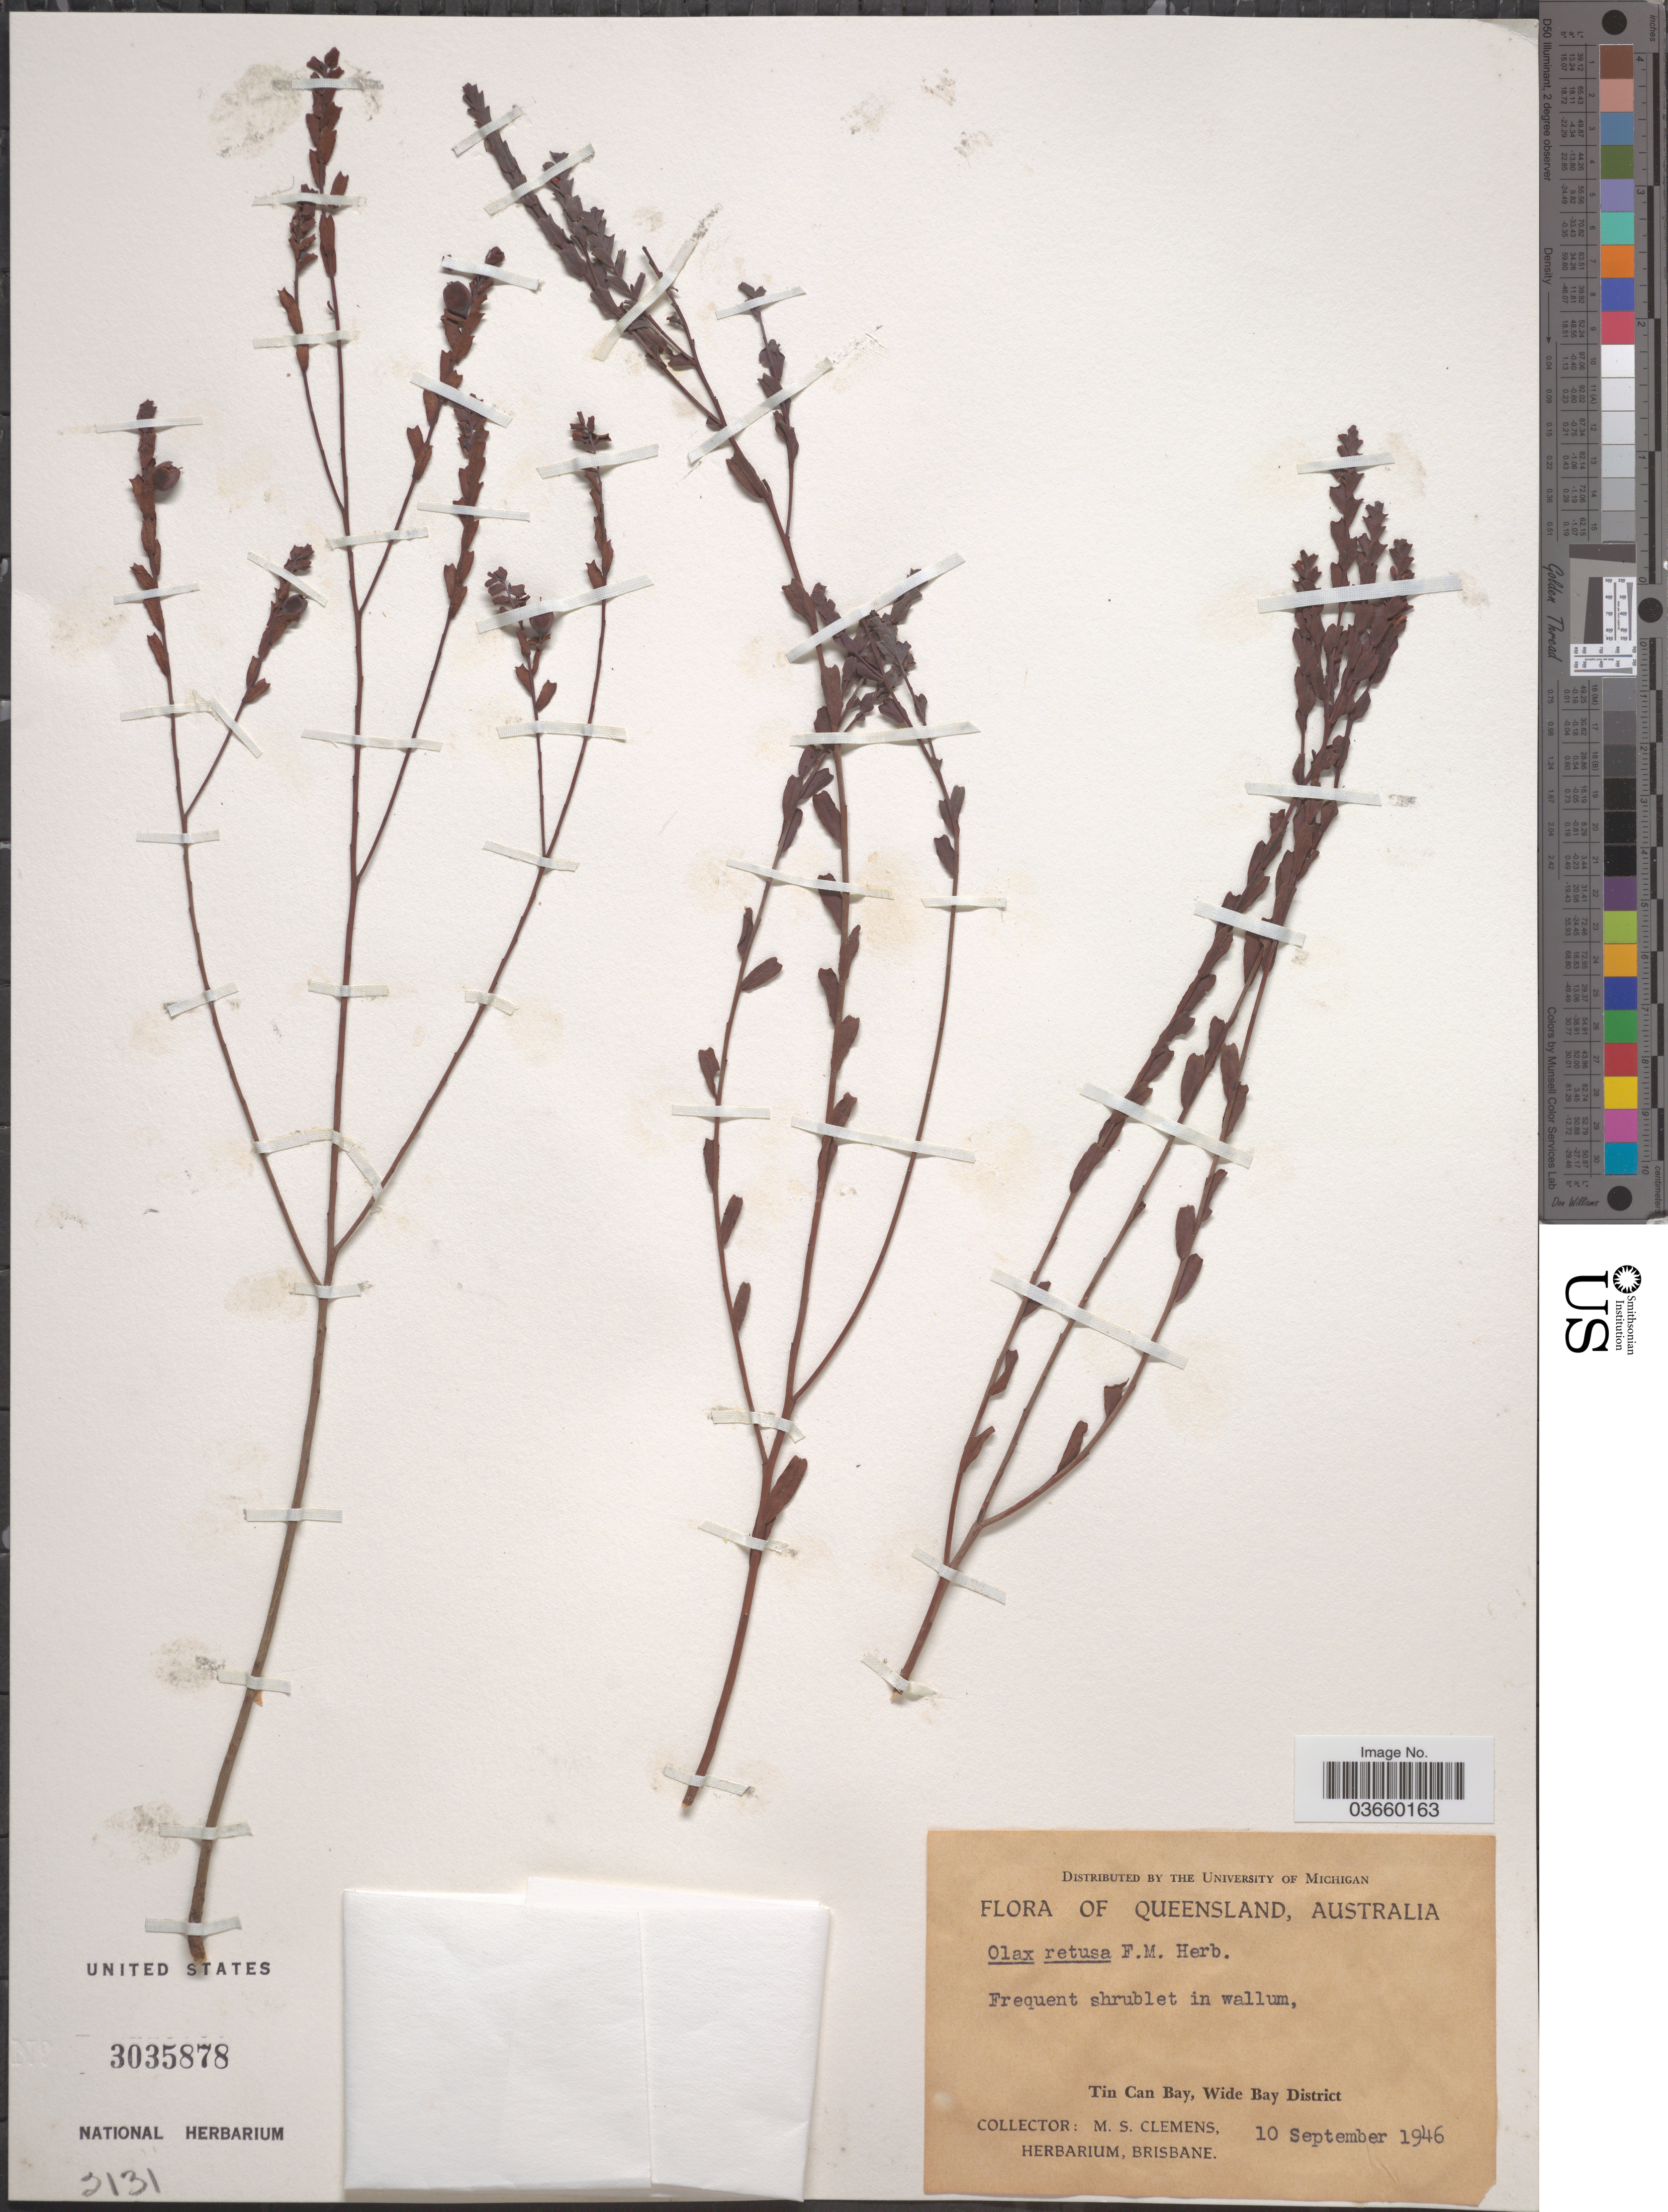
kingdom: Plantae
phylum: Tracheophyta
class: Magnoliopsida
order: Santalales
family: Olacaceae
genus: Olax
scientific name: Olax retusa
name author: F. Muell. ex Benth.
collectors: M. S. Clemens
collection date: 1946-09-10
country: Australia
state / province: Queensland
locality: Tin Can Bay, Wide Bay District.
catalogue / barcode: US 3035878